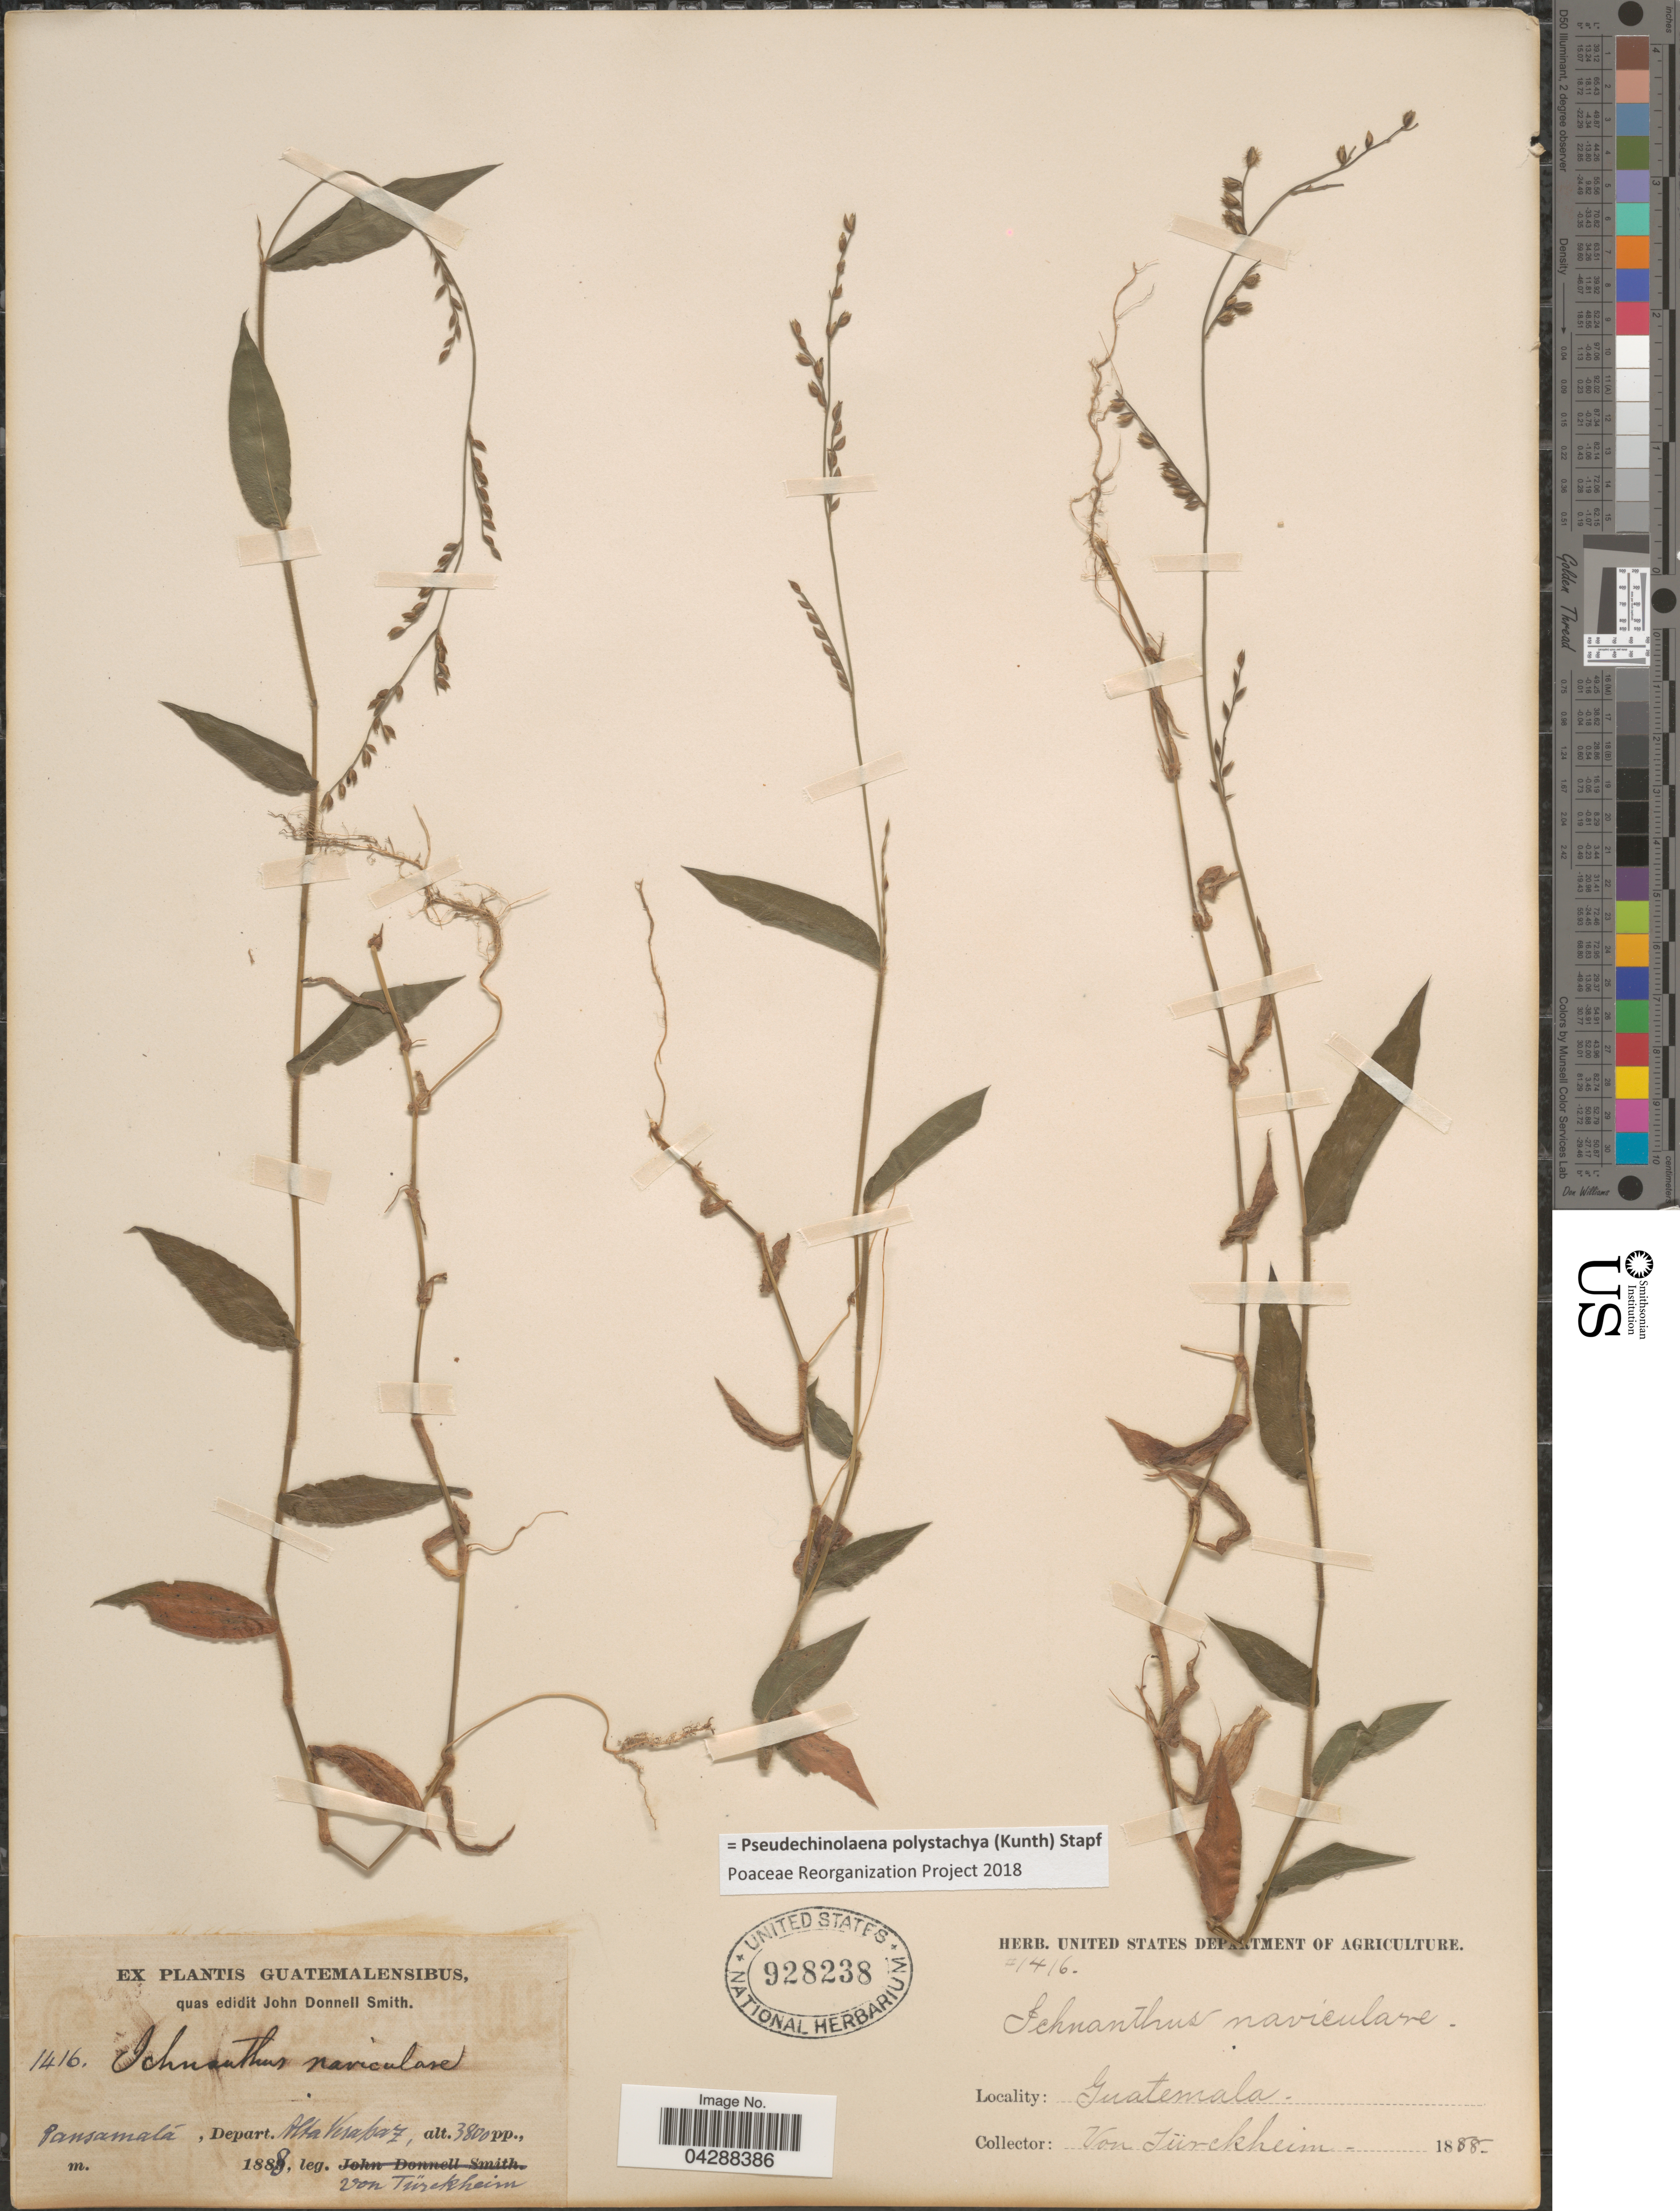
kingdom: Plantae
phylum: Tracheophyta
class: Liliopsida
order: Poales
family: Poaceae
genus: Pseudechinolaena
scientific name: Pseudechinolaena polystachya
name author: (Kunth) Stapf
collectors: H. von Türckheim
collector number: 1416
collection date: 1888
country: Guatemala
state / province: Alta Verapaz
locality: Pansamalá, Depart. Alta Verapaz.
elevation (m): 116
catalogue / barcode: US 928238